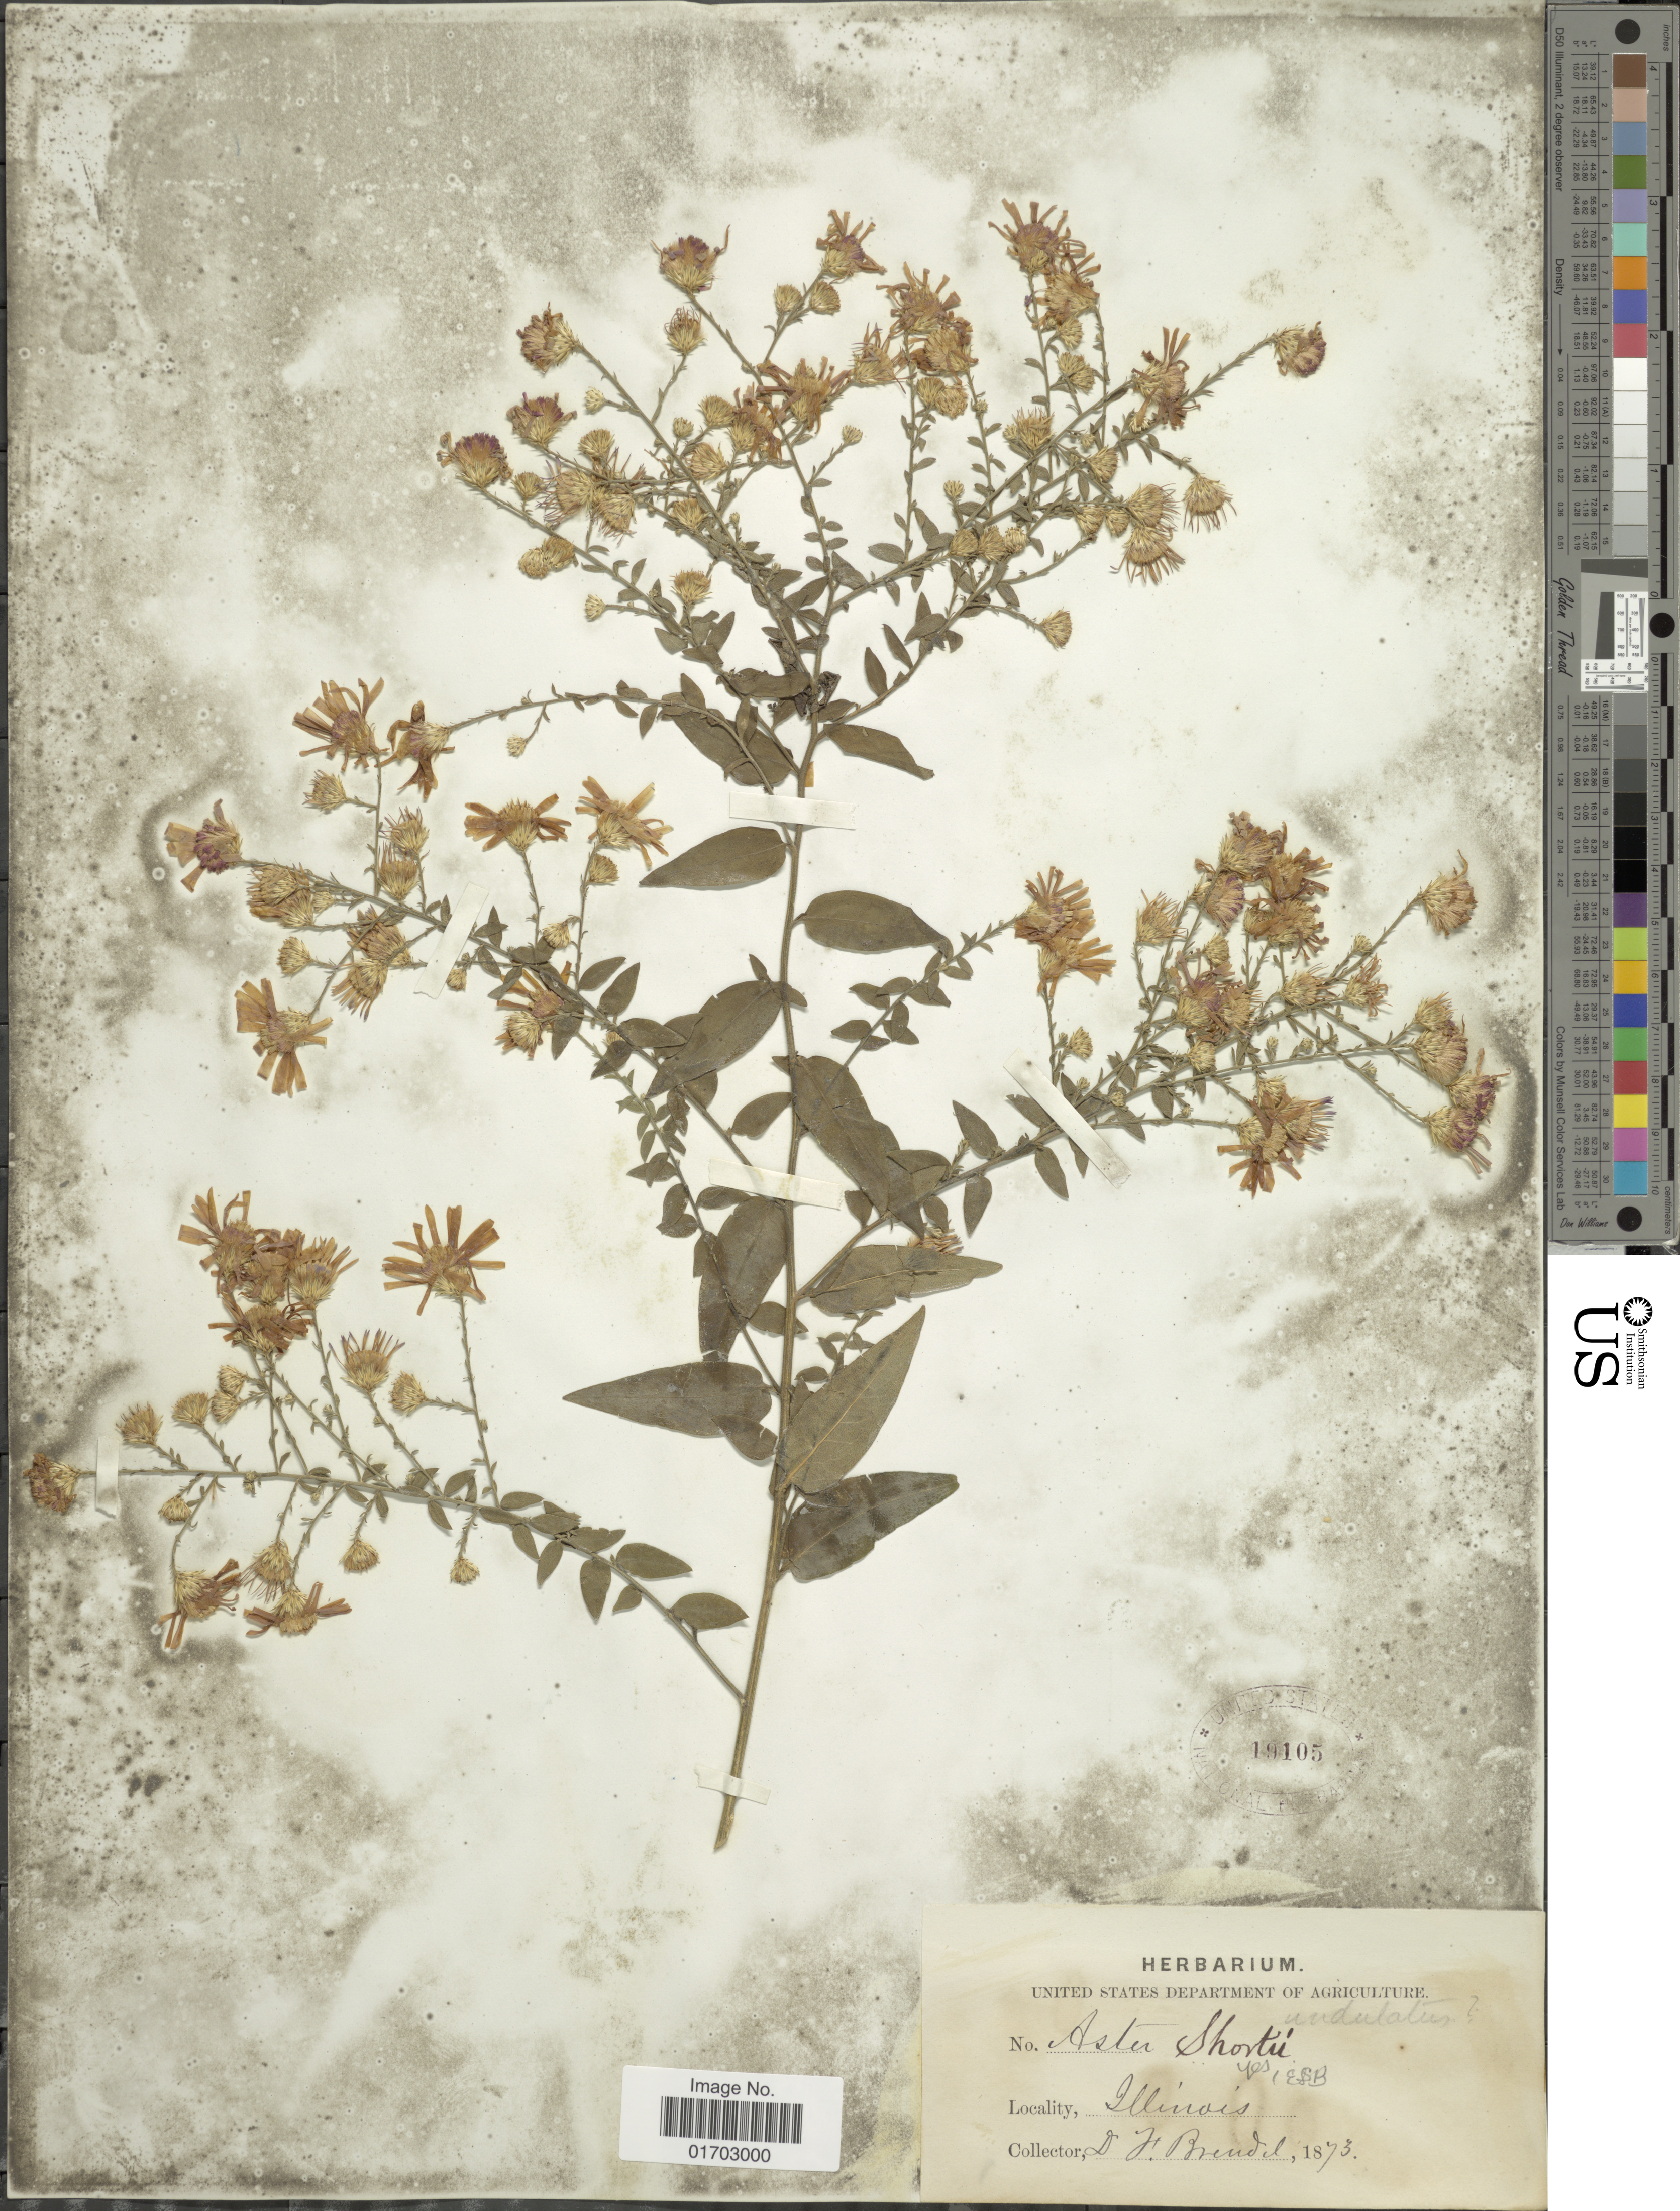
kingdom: Plantae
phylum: Tracheophyta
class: Magnoliopsida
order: Asterales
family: Asteraceae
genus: Symphyotrichum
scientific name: Symphyotrichum shortii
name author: (Lindl.) G.L. Nesom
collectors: D. Brendel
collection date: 1873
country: United States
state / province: Illinois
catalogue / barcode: US 19105